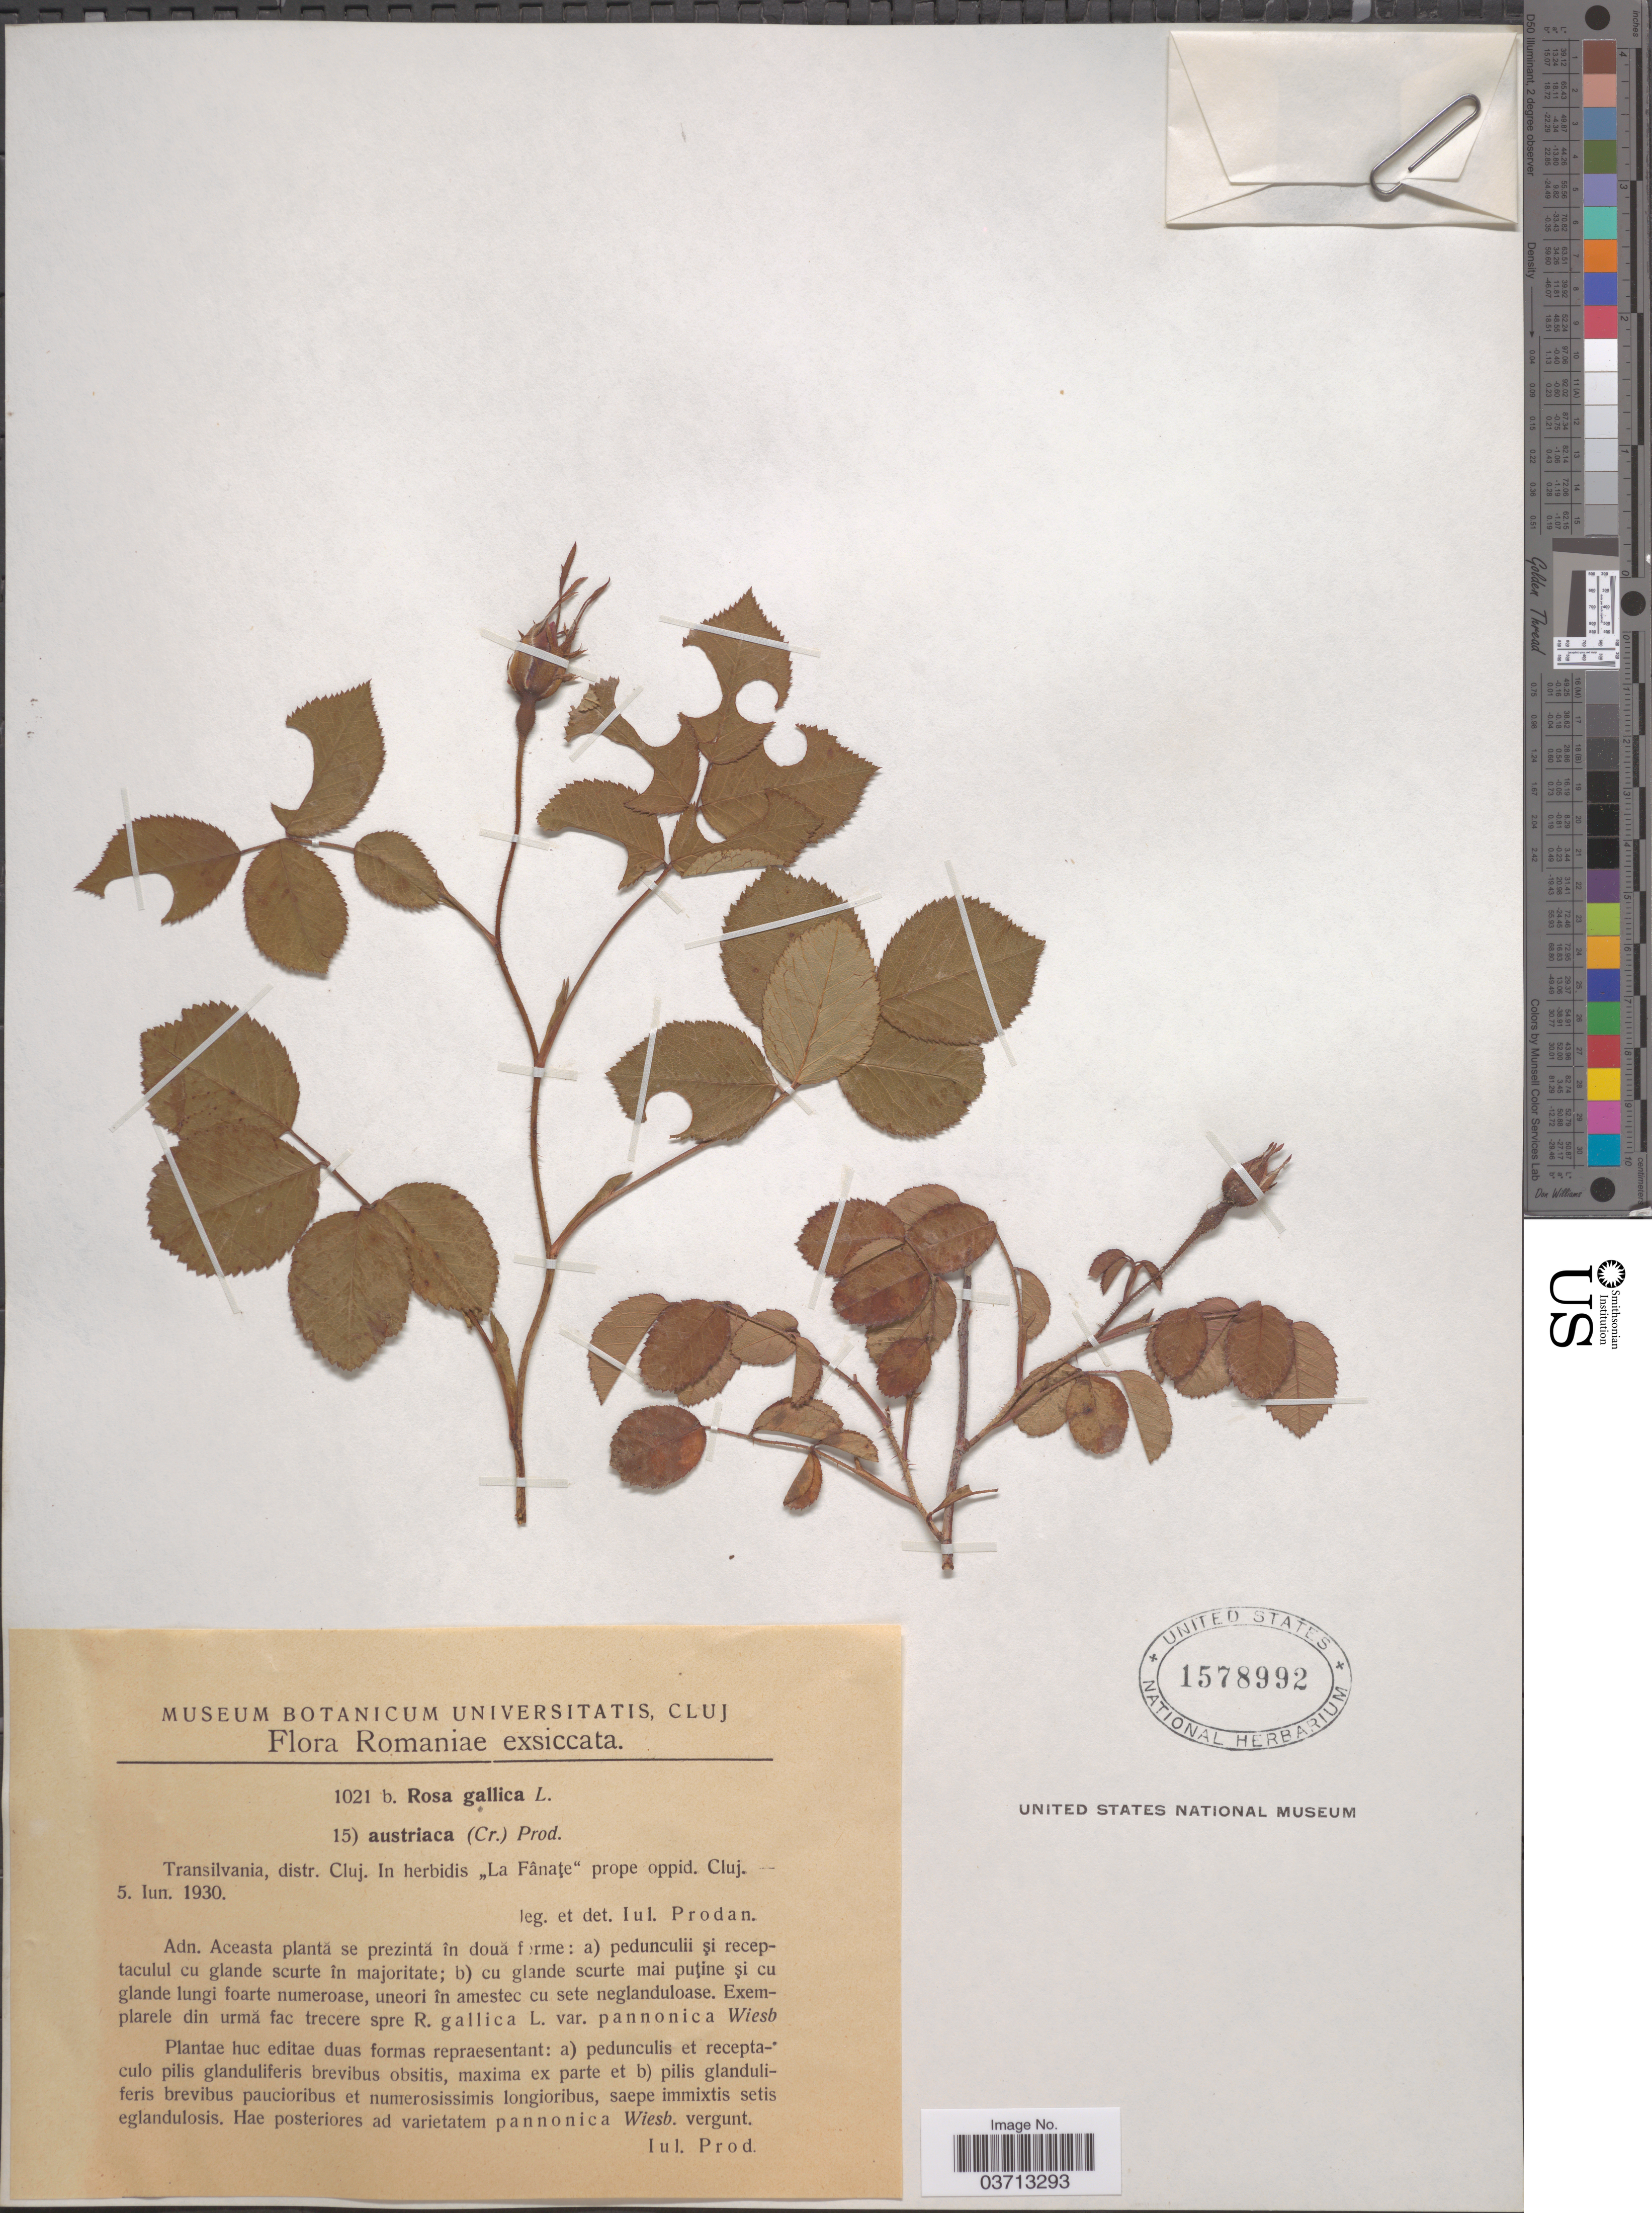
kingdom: Plantae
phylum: Tracheophyta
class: Magnoliopsida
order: Rosales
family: Rosaceae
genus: Rosa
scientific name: Rosa gallica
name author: L.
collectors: J. Prodan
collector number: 1021 b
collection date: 1930-06-05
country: Romania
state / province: Cluj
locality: Transsilvania, distr. Cluj. In herbidis "La Fânaţe" prope oppid. Cluj.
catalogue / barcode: US 1578992